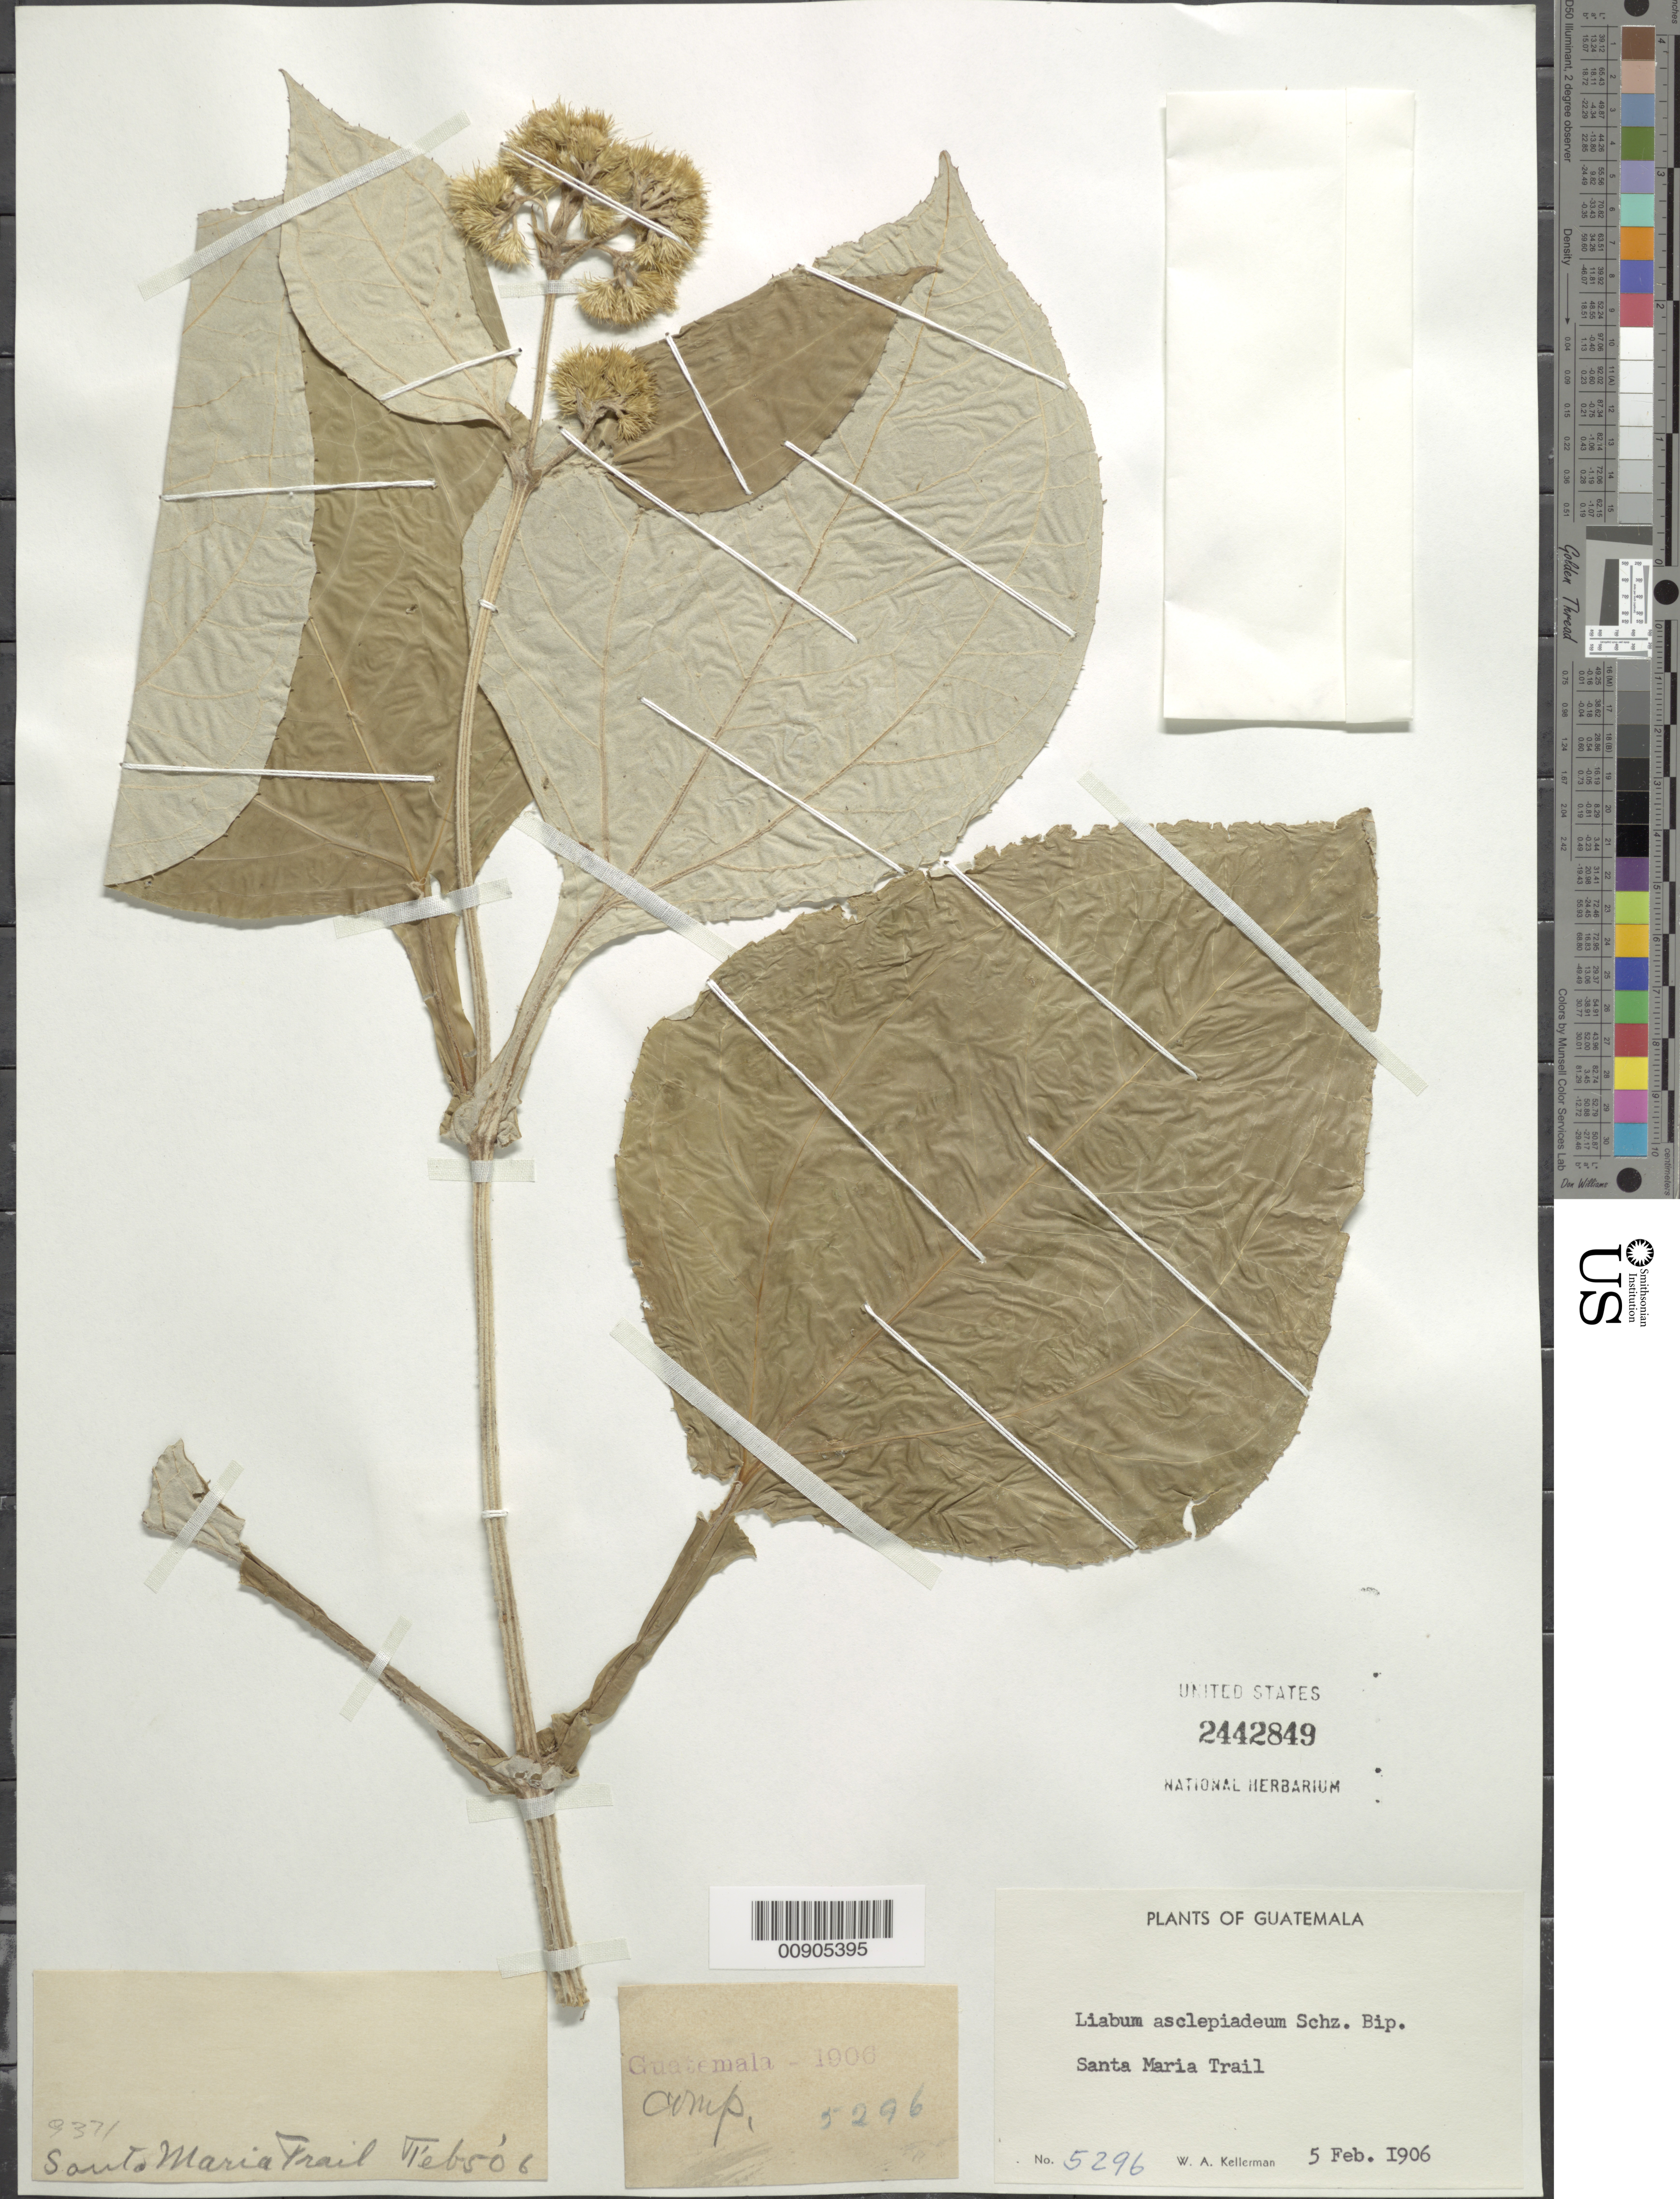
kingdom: Plantae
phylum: Tracheophyta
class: Magnoliopsida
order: Asterales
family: Asteraceae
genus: Liabum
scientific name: Liabum asclepiadeum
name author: Sch. Bip.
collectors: W. Kellerman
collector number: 5296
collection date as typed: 5 February 1906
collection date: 1906-02-05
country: Guatemala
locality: Santa Maria Trail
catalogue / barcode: US 2442849